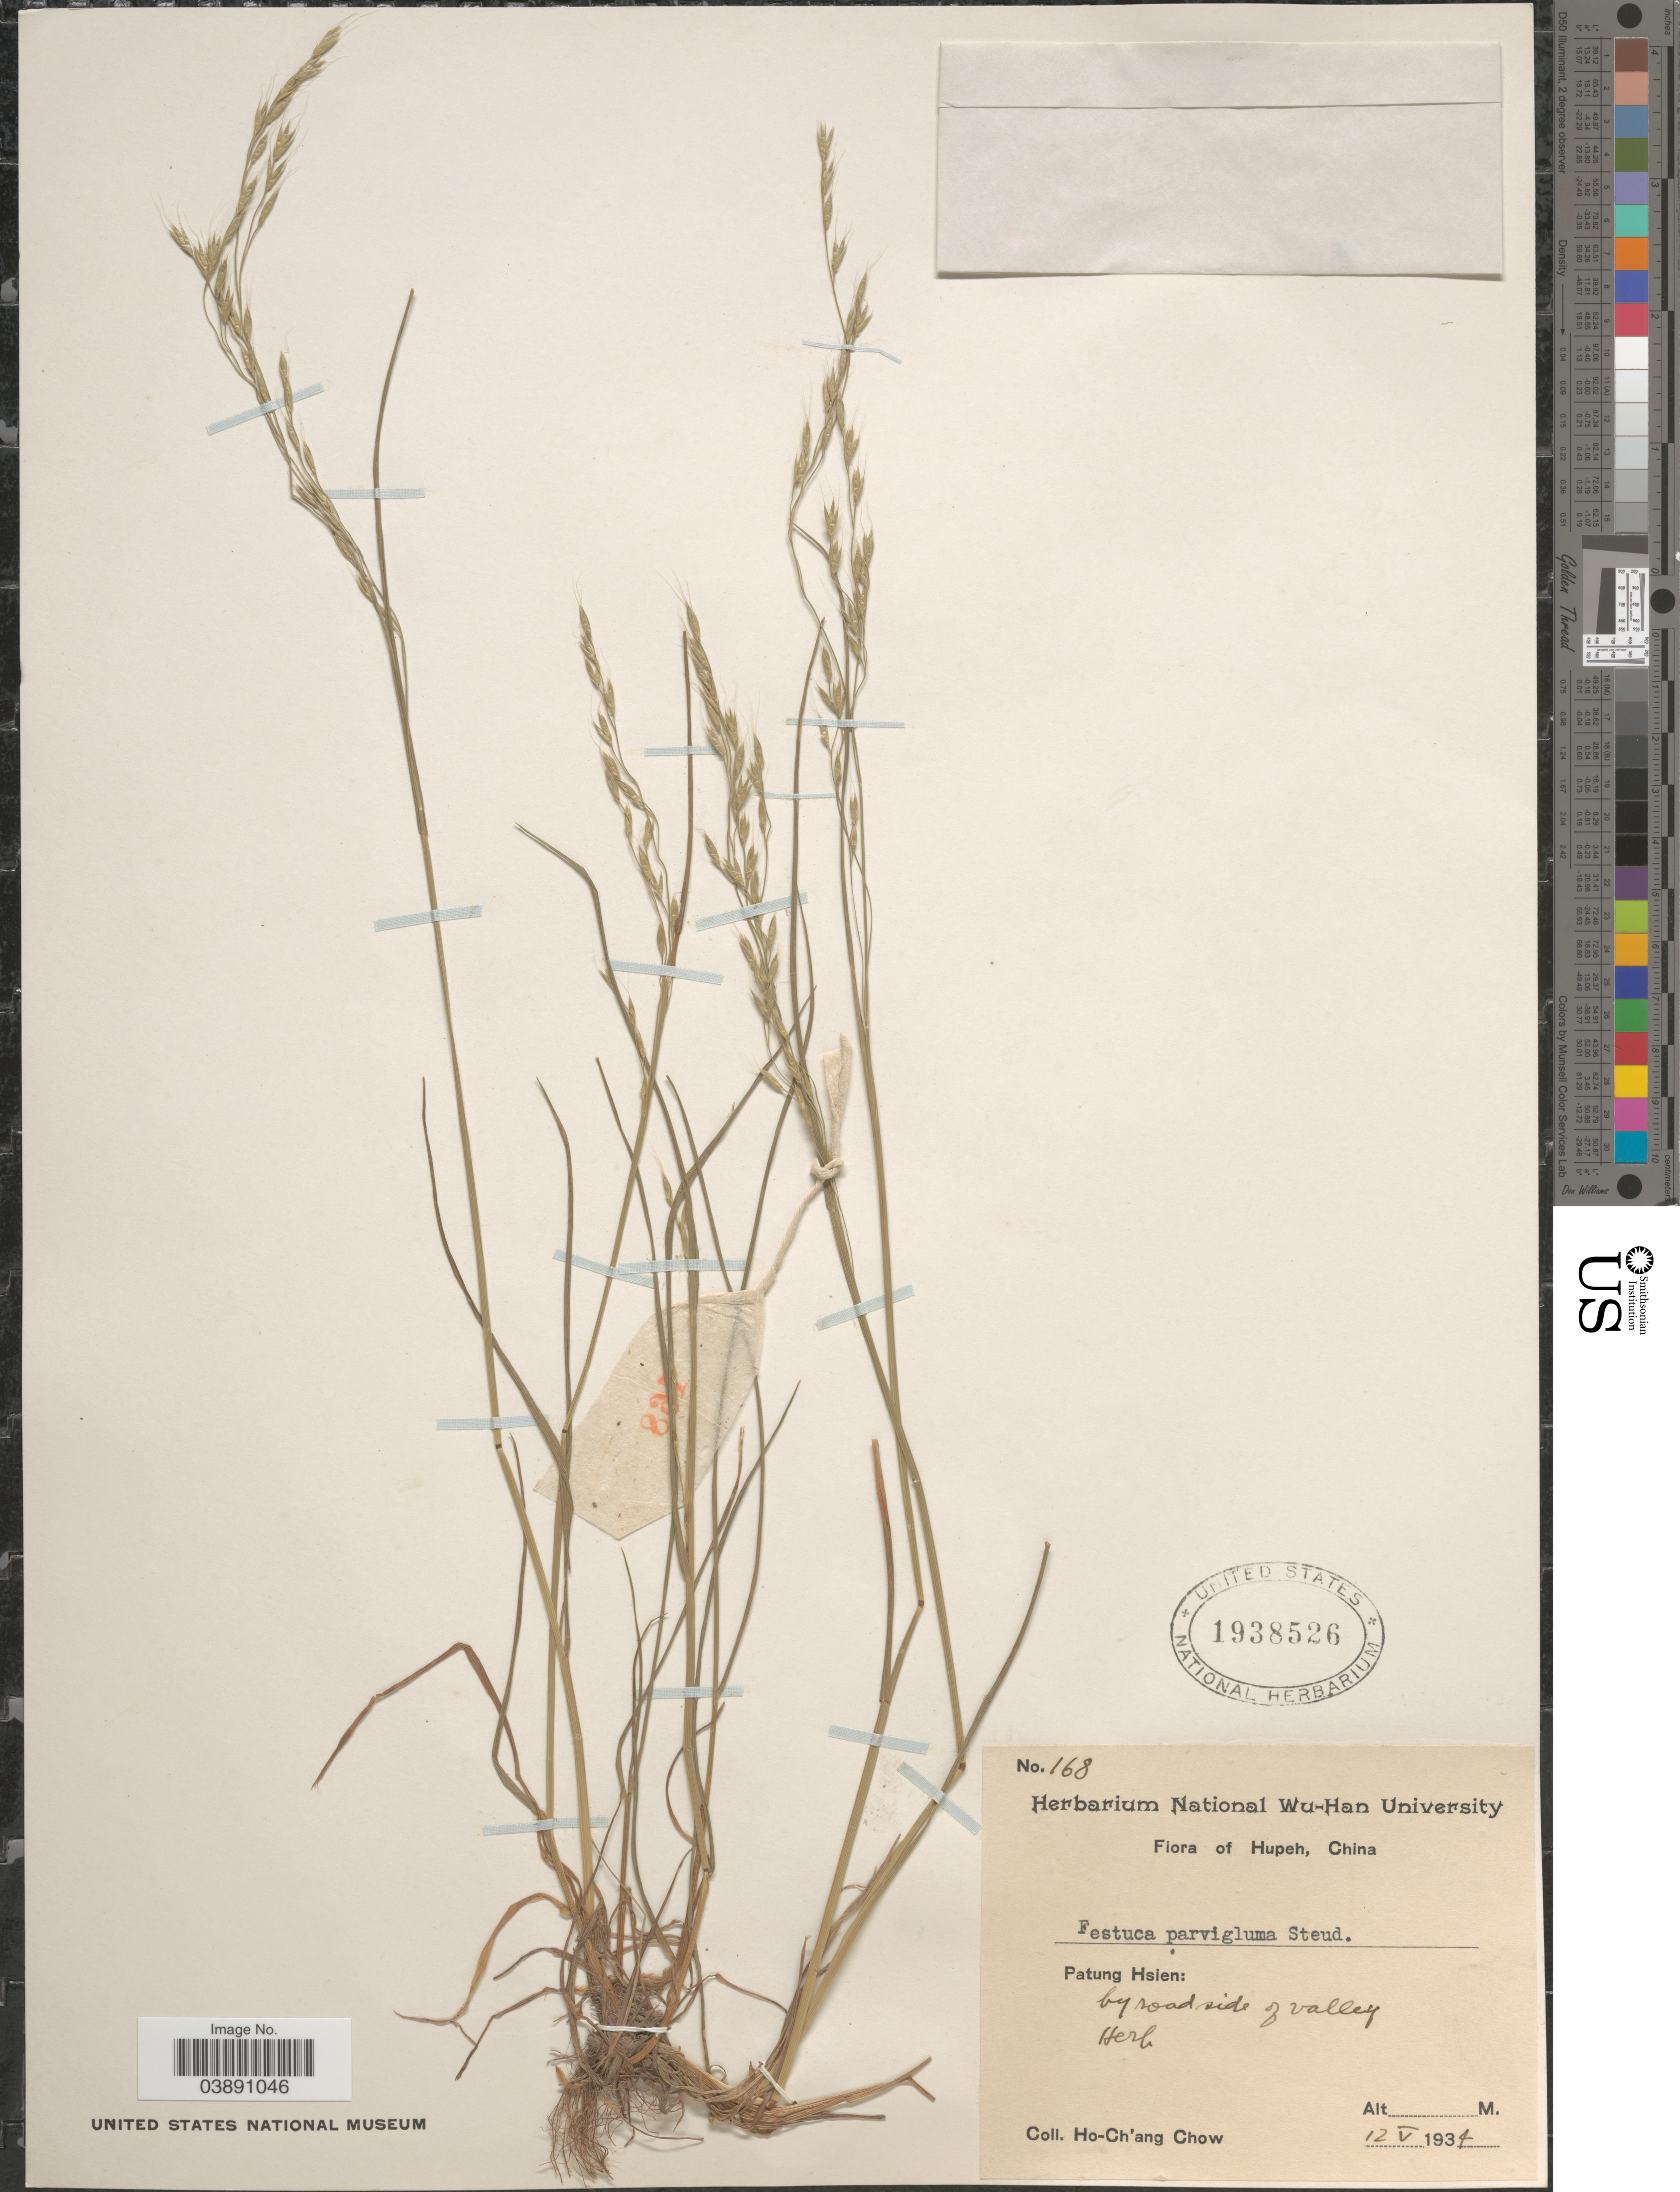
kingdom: Plantae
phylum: Tracheophyta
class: Liliopsida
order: Poales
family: Poaceae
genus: Festuca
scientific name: Festuca parvigluma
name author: Steud.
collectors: H. Chow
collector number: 168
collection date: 1934-05-12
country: China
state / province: Hubei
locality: Hupeh. Patung Hsien: by roadside of valley.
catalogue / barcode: US 1938526